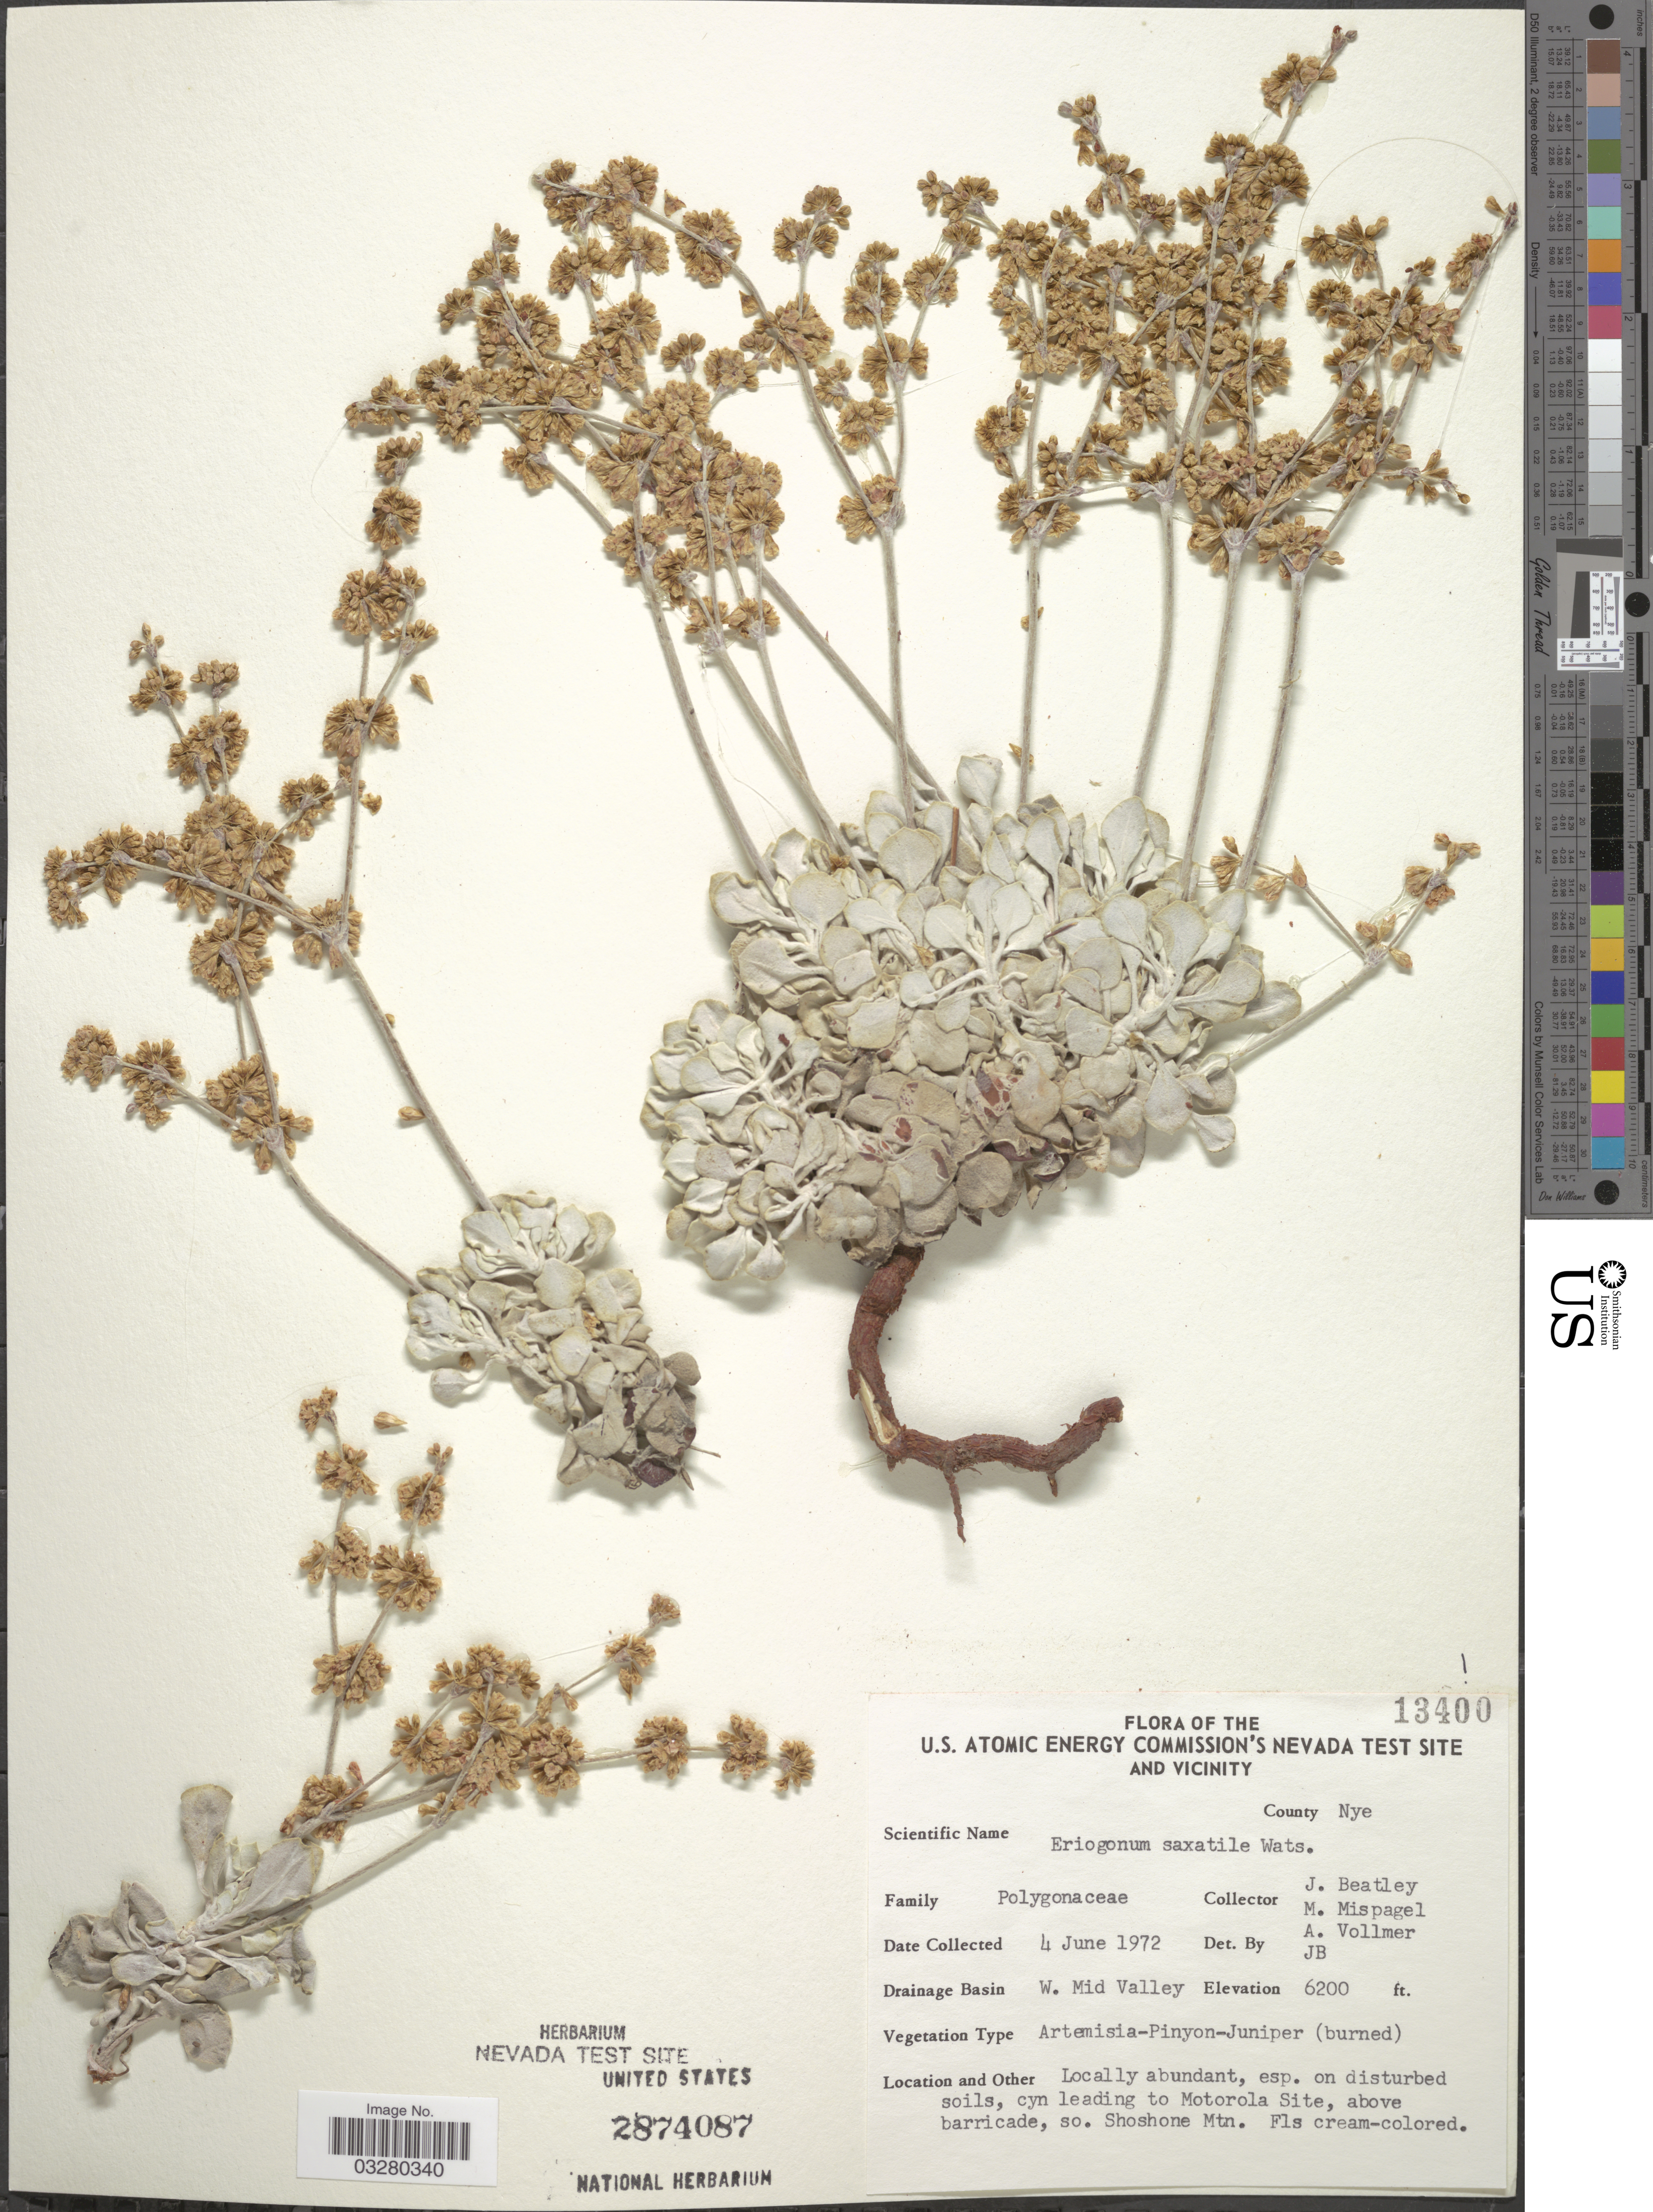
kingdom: Plantae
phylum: Tracheophyta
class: Magnoliopsida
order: Caryophyllales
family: Polygonaceae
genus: Eriogonum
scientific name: Eriogonum saxatile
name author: S. Watson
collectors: J. C. Beatley, M. Mispagel & A. Vollmer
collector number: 13400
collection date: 1972-06-04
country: United States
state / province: Nevada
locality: U.S. Atomic Energy Commission's Nevada Test Site and Vicinity. County Nye. Drainage Basin W. Mid Valley. Cyn leading to Motorola Site, above barricade, so. Shoshone Mtn.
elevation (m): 1890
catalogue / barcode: US 2874087